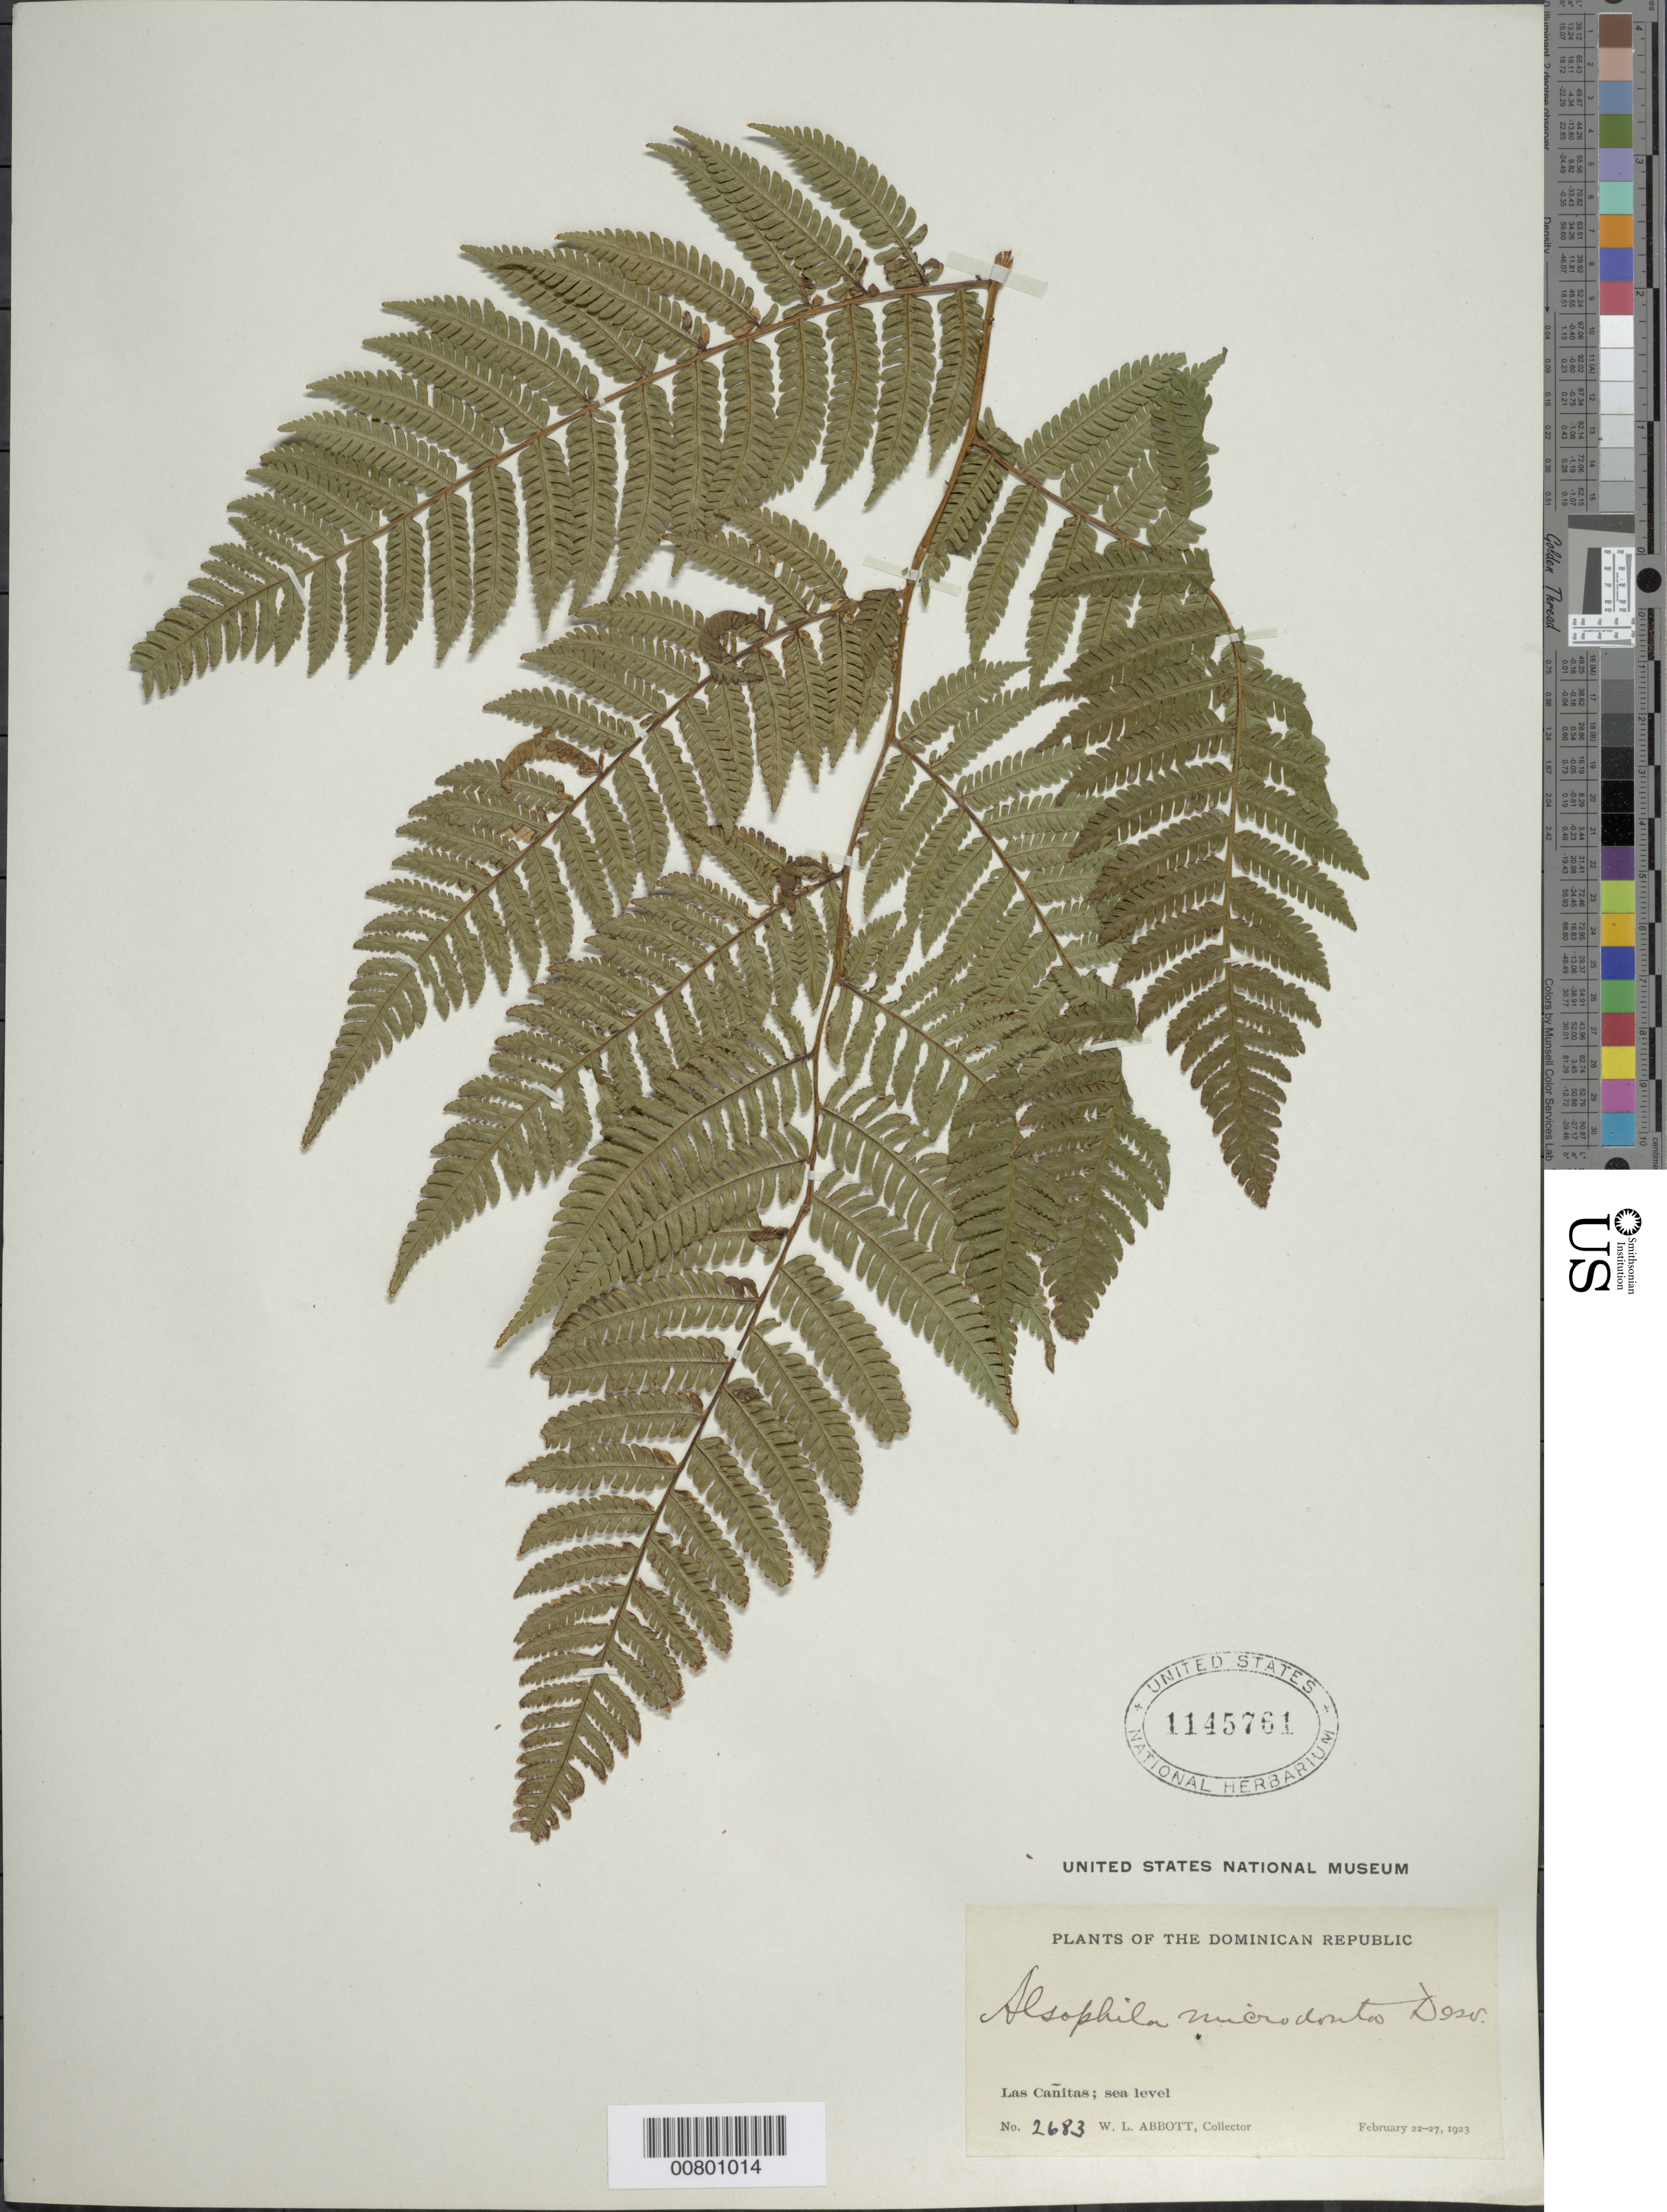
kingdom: Plantae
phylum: Tracheophyta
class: Polypodiopsida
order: Cyatheales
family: Cyatheaceae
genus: Cyathea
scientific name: Cyathea microdonta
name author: (Desv.) Domin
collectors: W. L. Abbott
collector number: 2683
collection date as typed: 22 Feb 1923 to 27 Feb 1923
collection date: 1923-02-22/1923-02-27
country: Dominican Republic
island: Hispaniola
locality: Las Cañitas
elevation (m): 0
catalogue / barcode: US 1145761